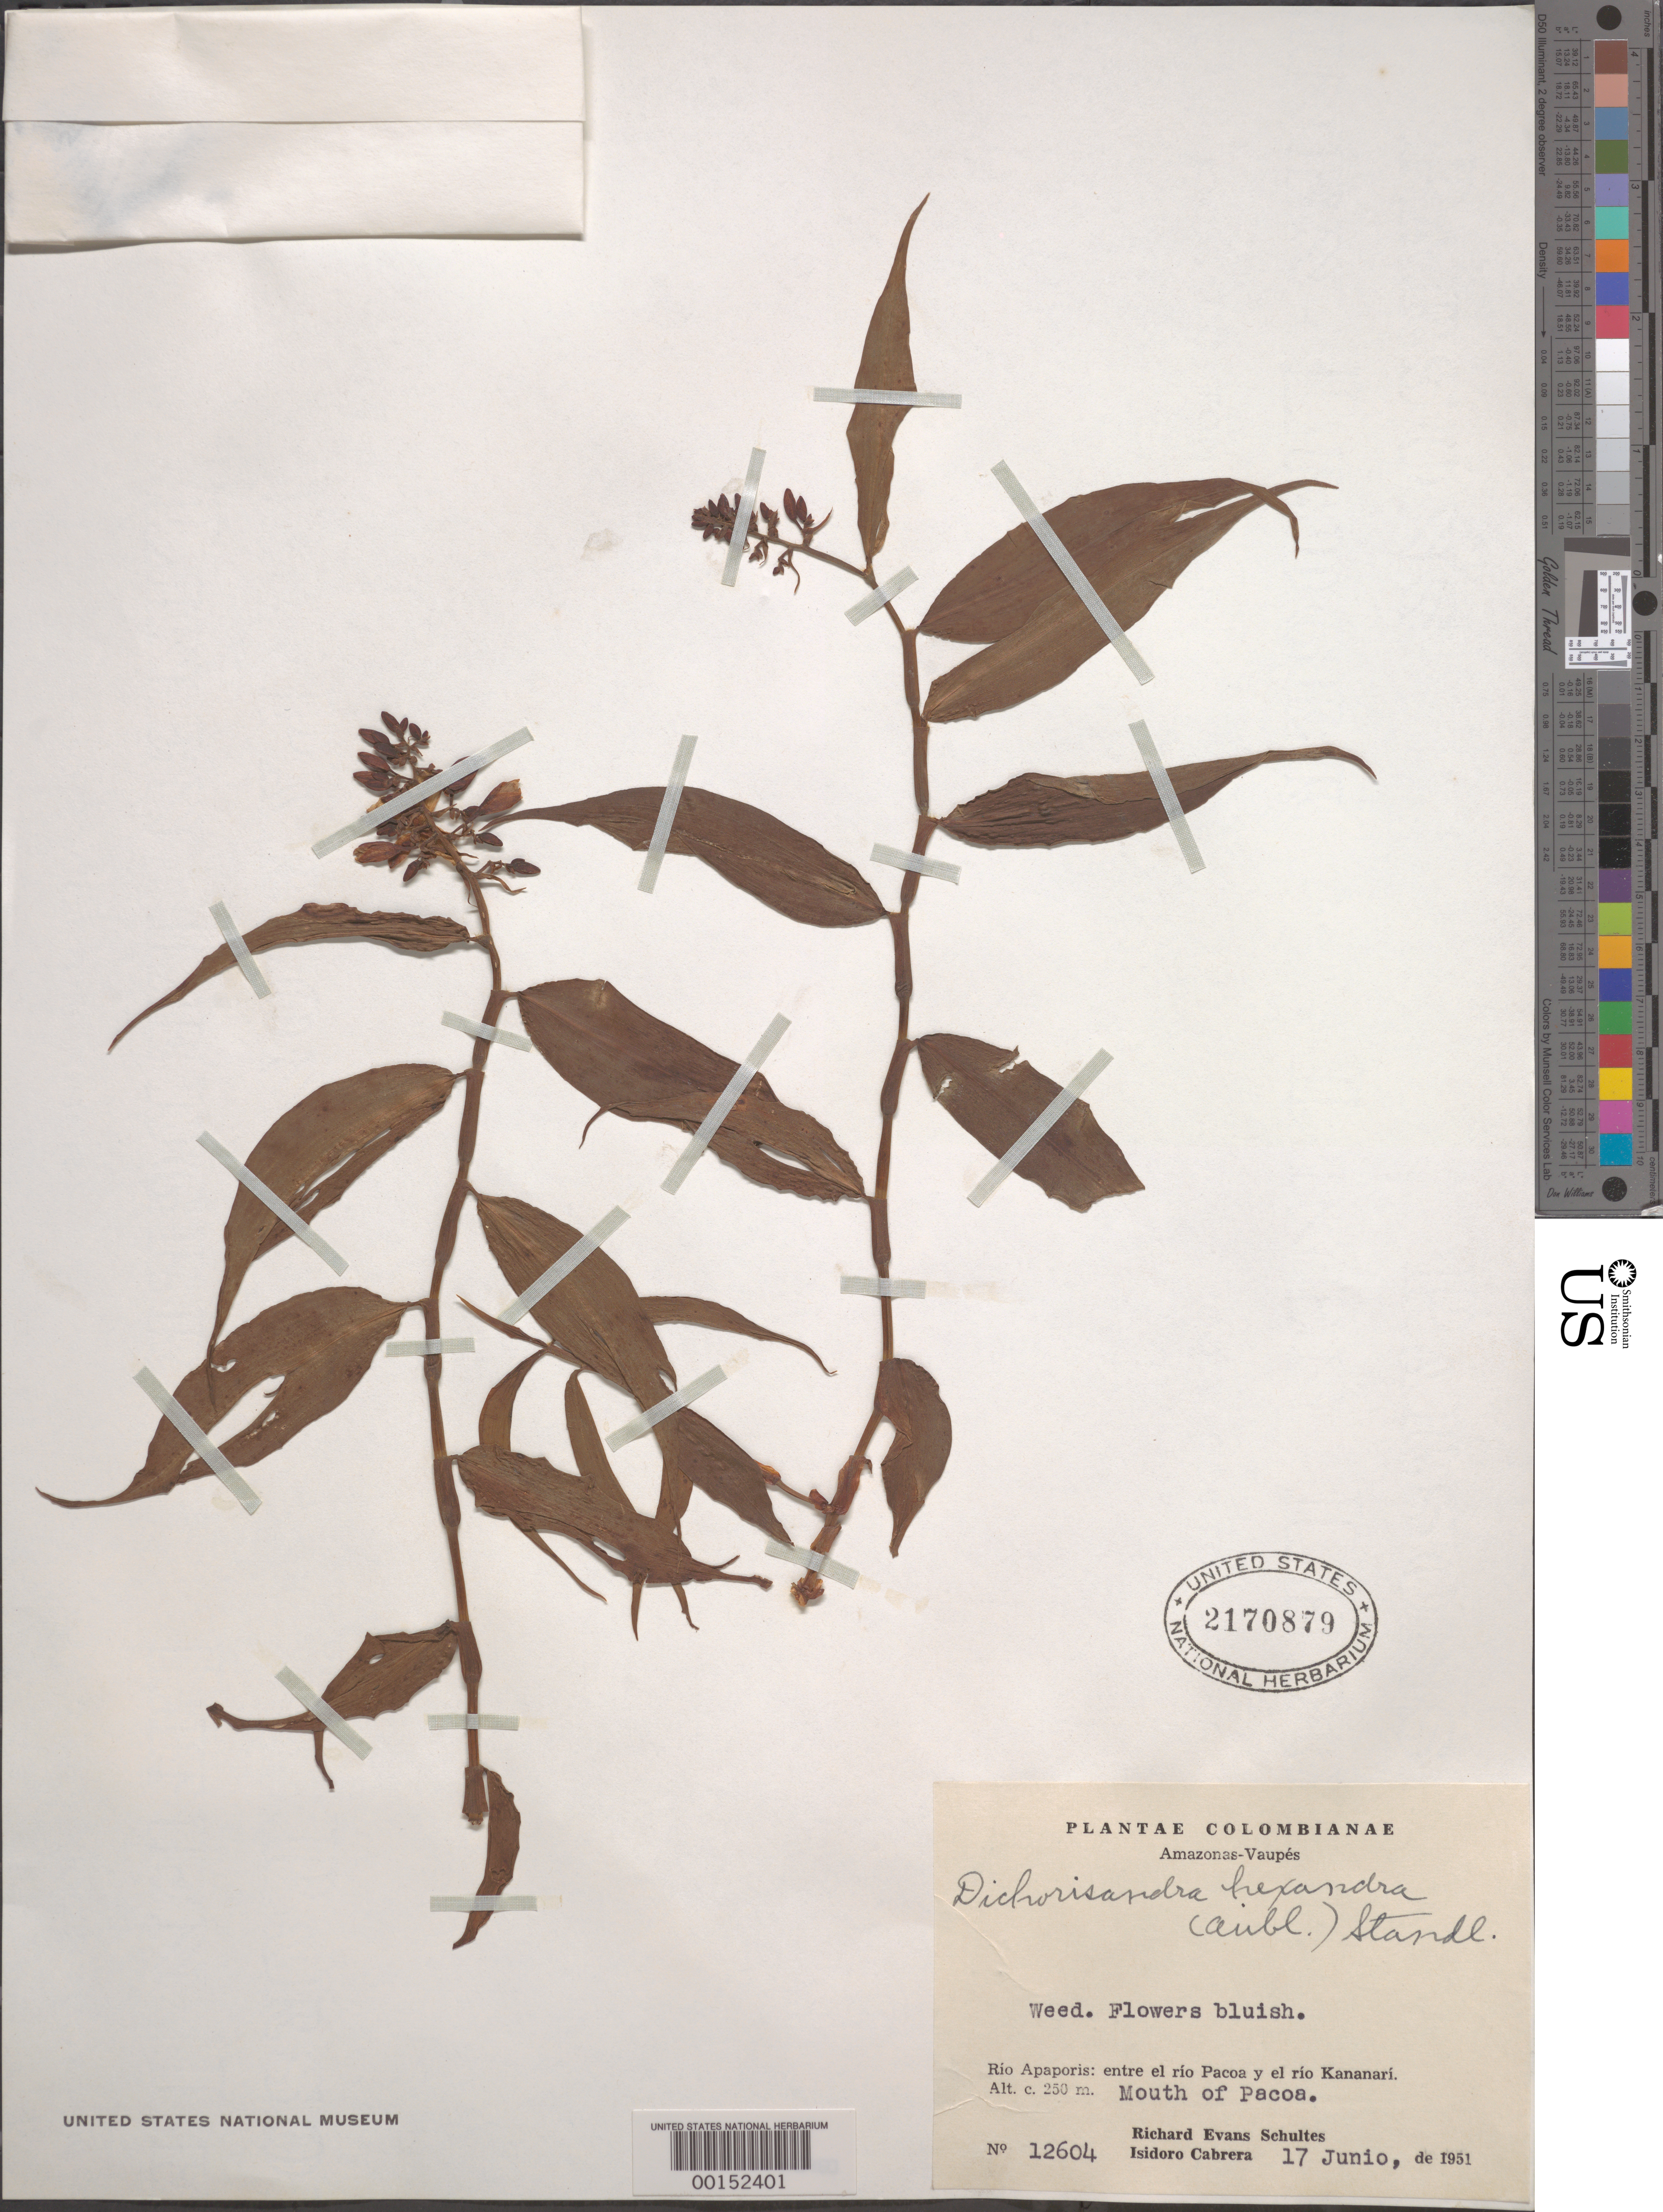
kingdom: Plantae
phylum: Tracheophyta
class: Liliopsida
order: Commelinales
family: Commelinaceae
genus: Dichorisandra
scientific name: Dichorisandra hexandra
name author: (Aubl.) Standl.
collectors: R. E. Schultes & I. Cabrera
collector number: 12604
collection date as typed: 17 Jun 1951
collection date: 1951-06-17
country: Colombia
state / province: Amazônas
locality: Rio Apaporis, between Rio Pacoa and Rio Kananari, mouth of Pacoa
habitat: Riverbank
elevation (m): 250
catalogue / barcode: US 2170879